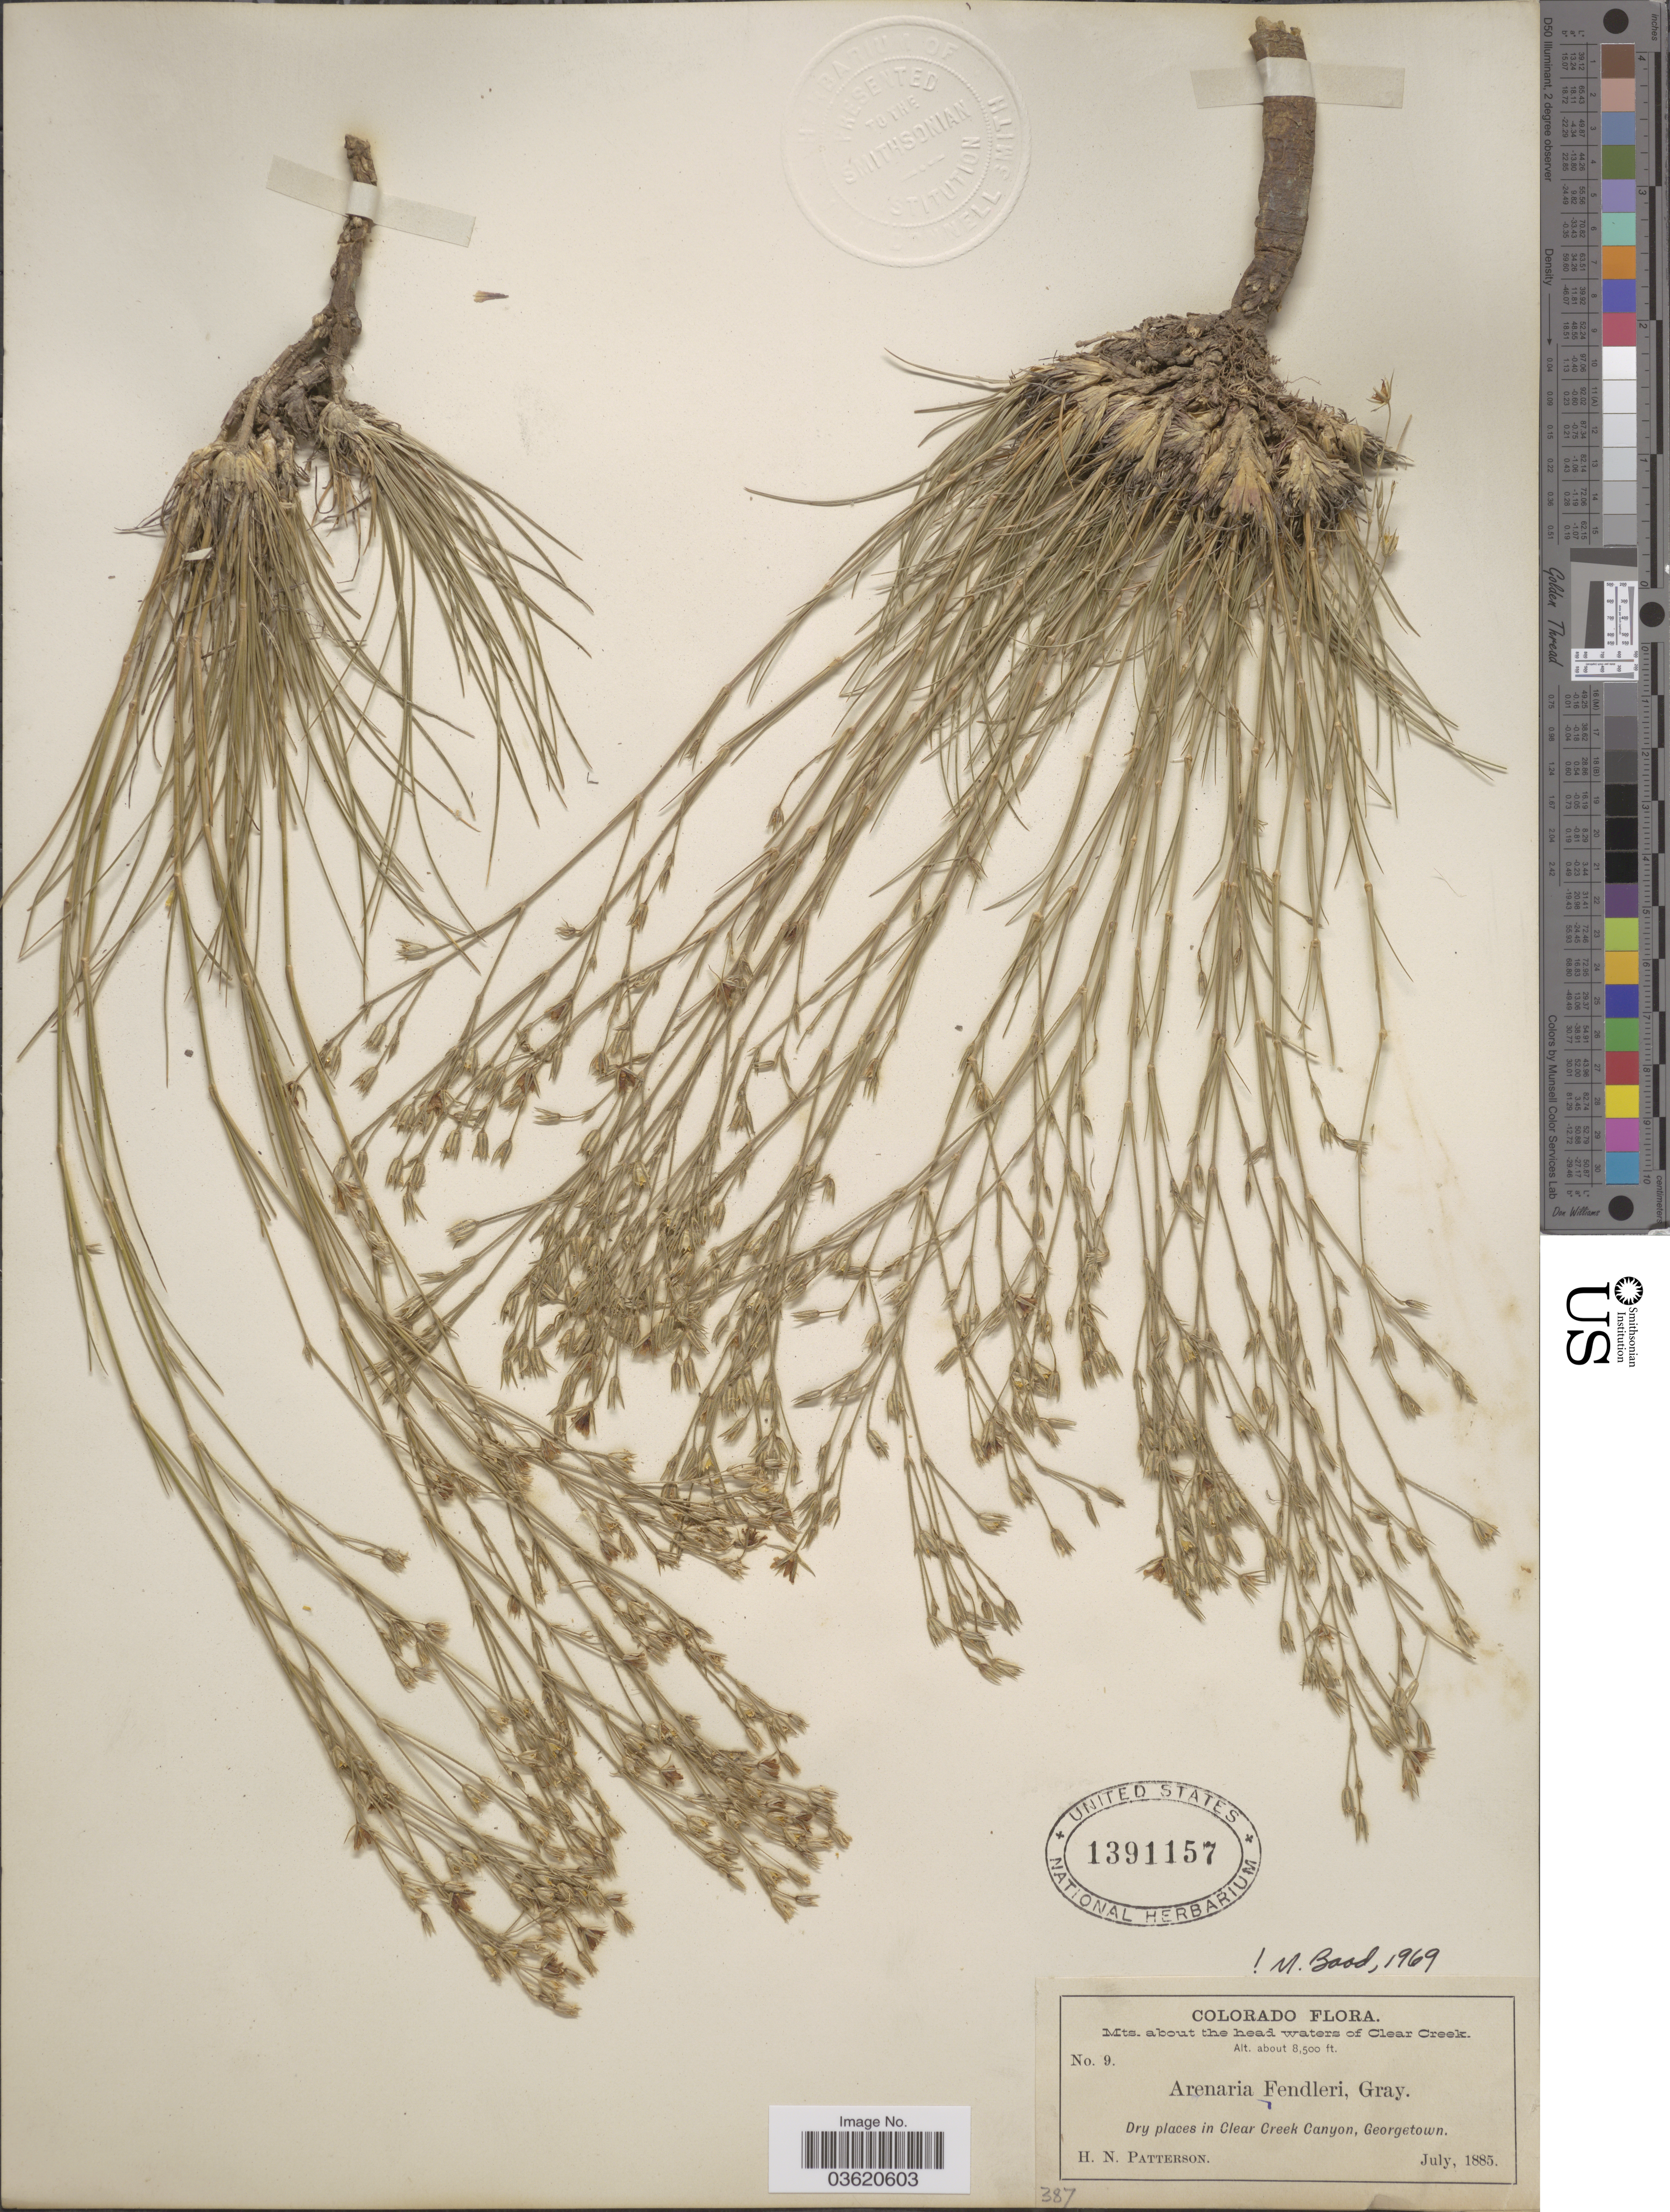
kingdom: Plantae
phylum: Tracheophyta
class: Magnoliopsida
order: Caryophyllales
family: Caryophyllaceae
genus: Eremogone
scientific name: Eremogone fendleri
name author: (A. Gray) Ikonn.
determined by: U.S. National Herbarium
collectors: H. N. Patterson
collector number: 9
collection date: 1885-07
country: United States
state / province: Colorado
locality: Mts. about the head waters of Clear Creek. In Clear Creek Canyon, Georgetown.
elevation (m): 2591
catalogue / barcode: US 1391157